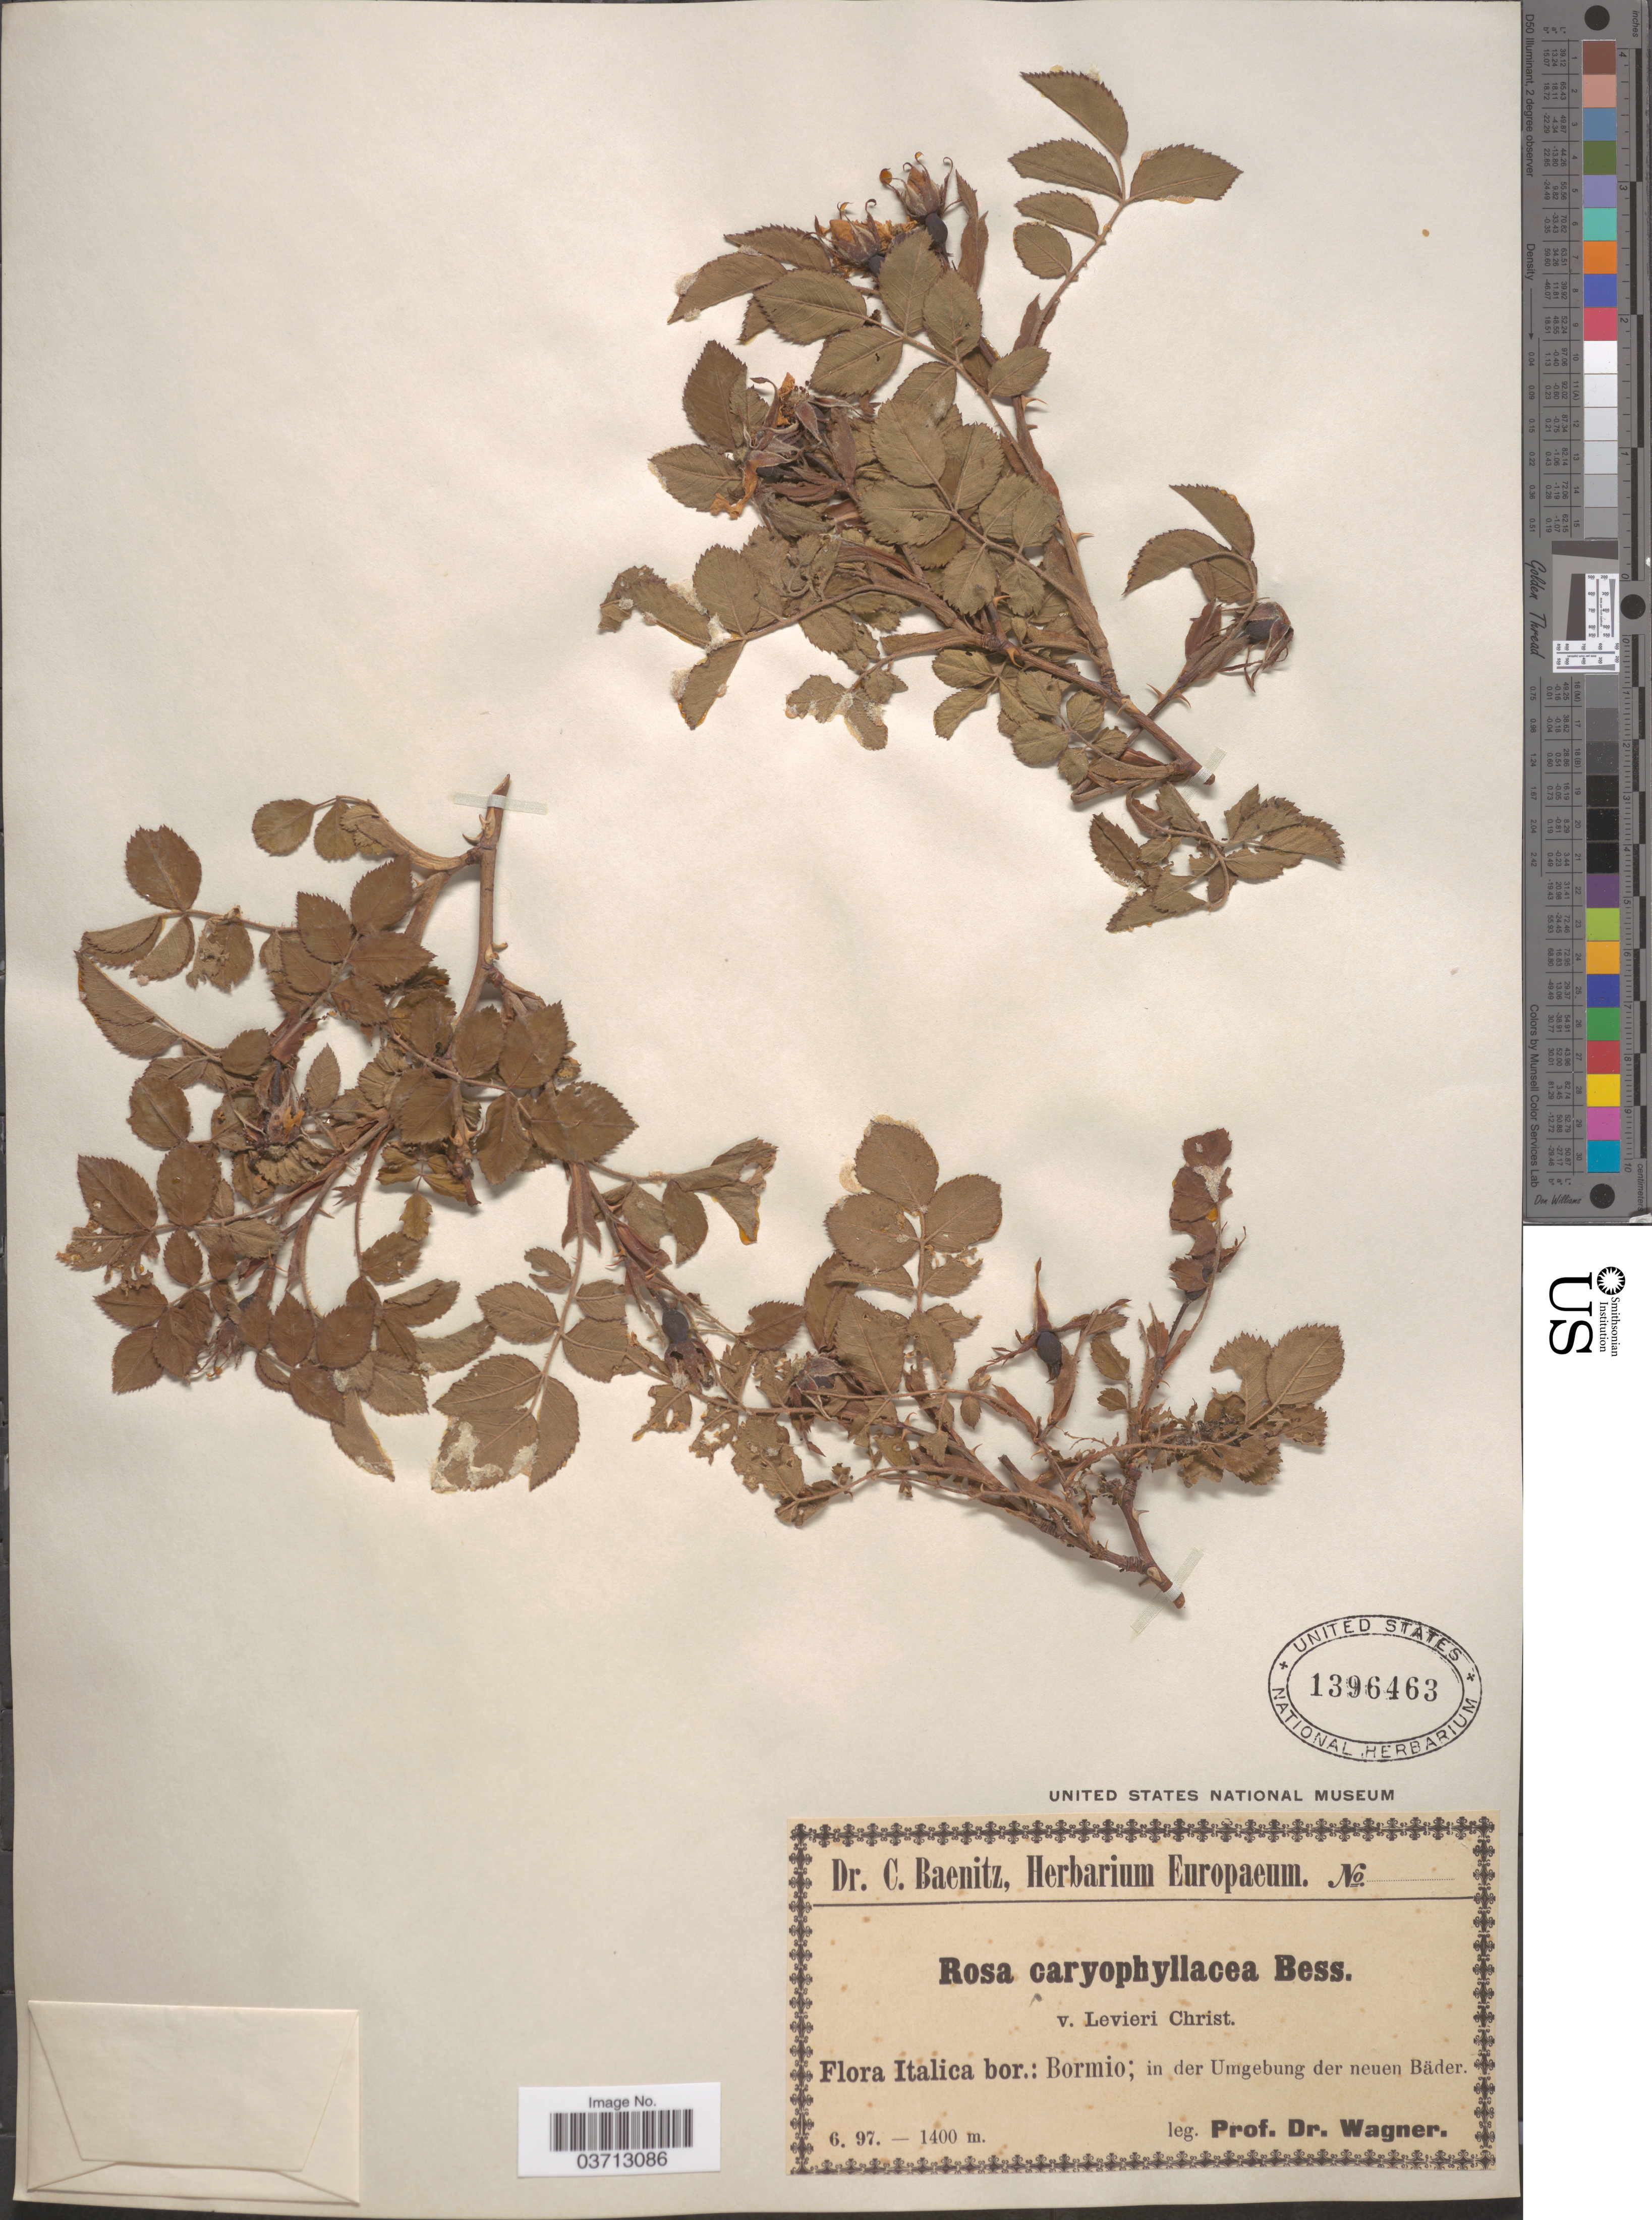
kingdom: Plantae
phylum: Tracheophyta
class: Magnoliopsida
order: Rosales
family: Rosaceae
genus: Rosa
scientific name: Rosa caryophyllacea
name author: Besser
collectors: -- Wagner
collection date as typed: Transcribed d/m/y: /6/97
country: Italy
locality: Italica bor.: Bormio; in der Umgebung der neuen Bäder.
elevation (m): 1400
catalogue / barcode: US 1396463